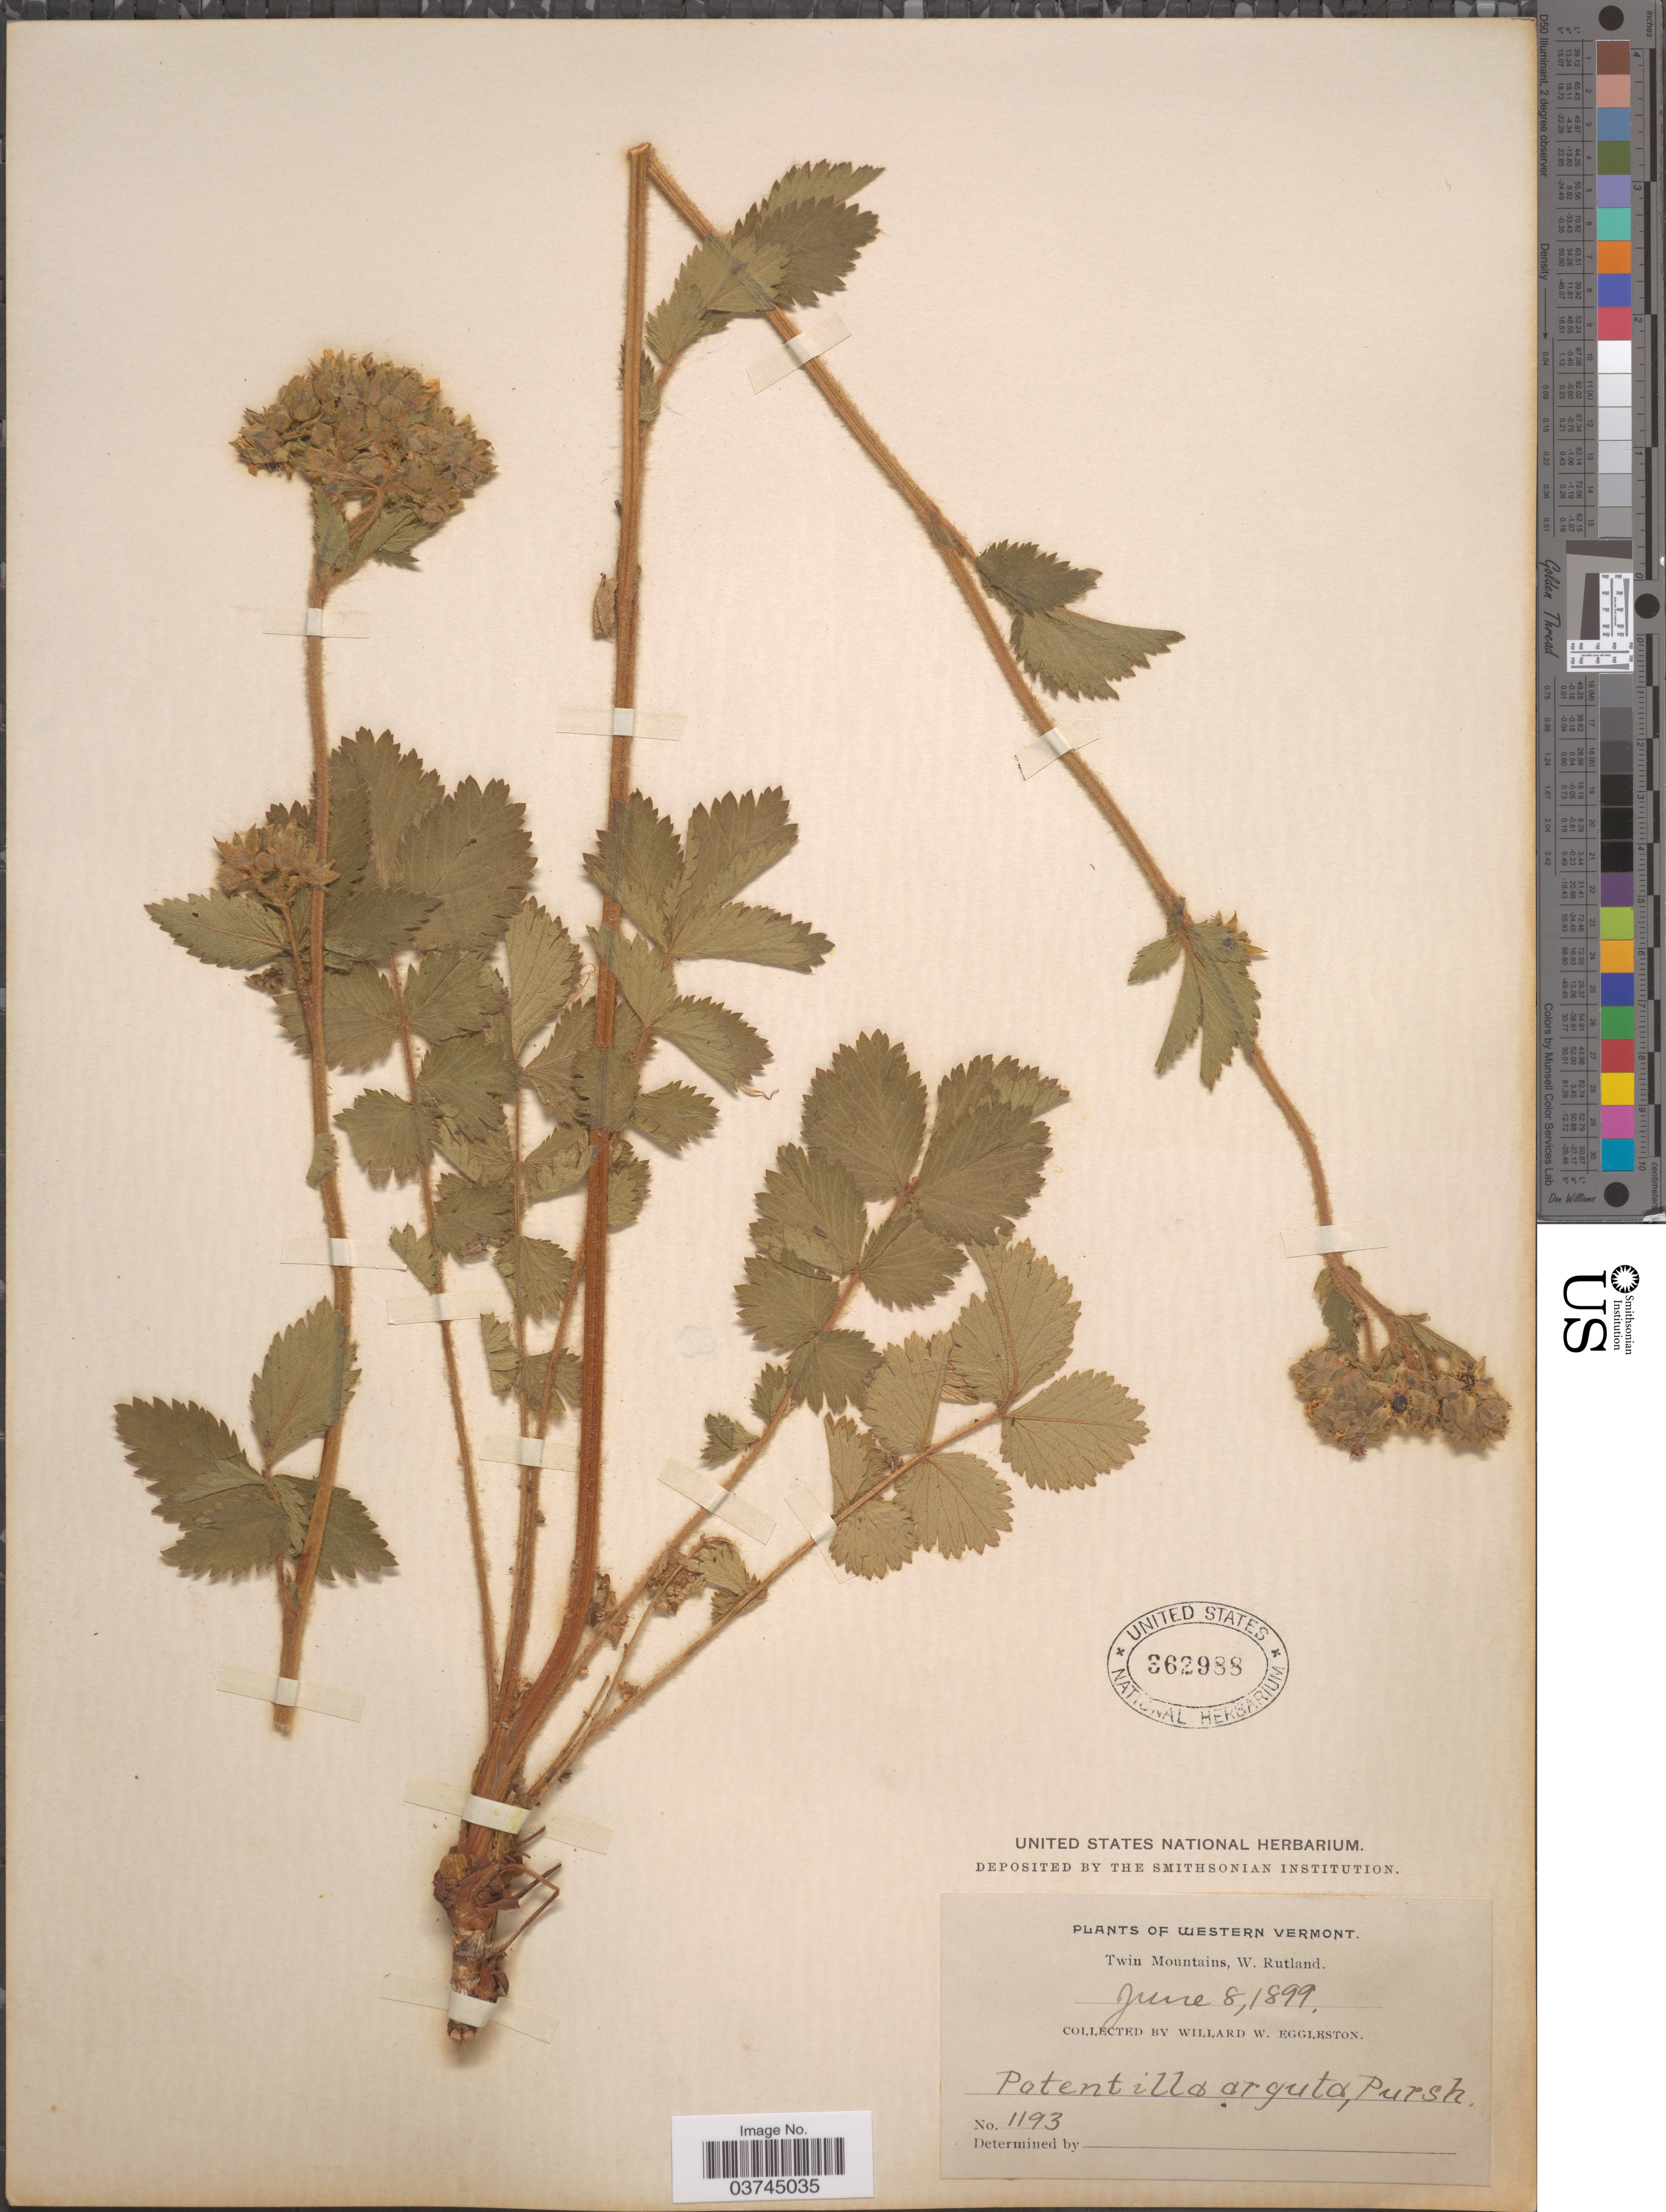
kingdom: Plantae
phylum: Tracheophyta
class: Magnoliopsida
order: Rosales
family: Rosaceae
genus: Drymocallis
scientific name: Drymocallis arguta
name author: (Pursh) Rydb.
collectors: W. W. Eggleston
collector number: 1193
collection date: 1899-06-08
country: United States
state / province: Vermont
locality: Western Vermont. Twin Mountains, W. Rutland.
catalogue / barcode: US 362988